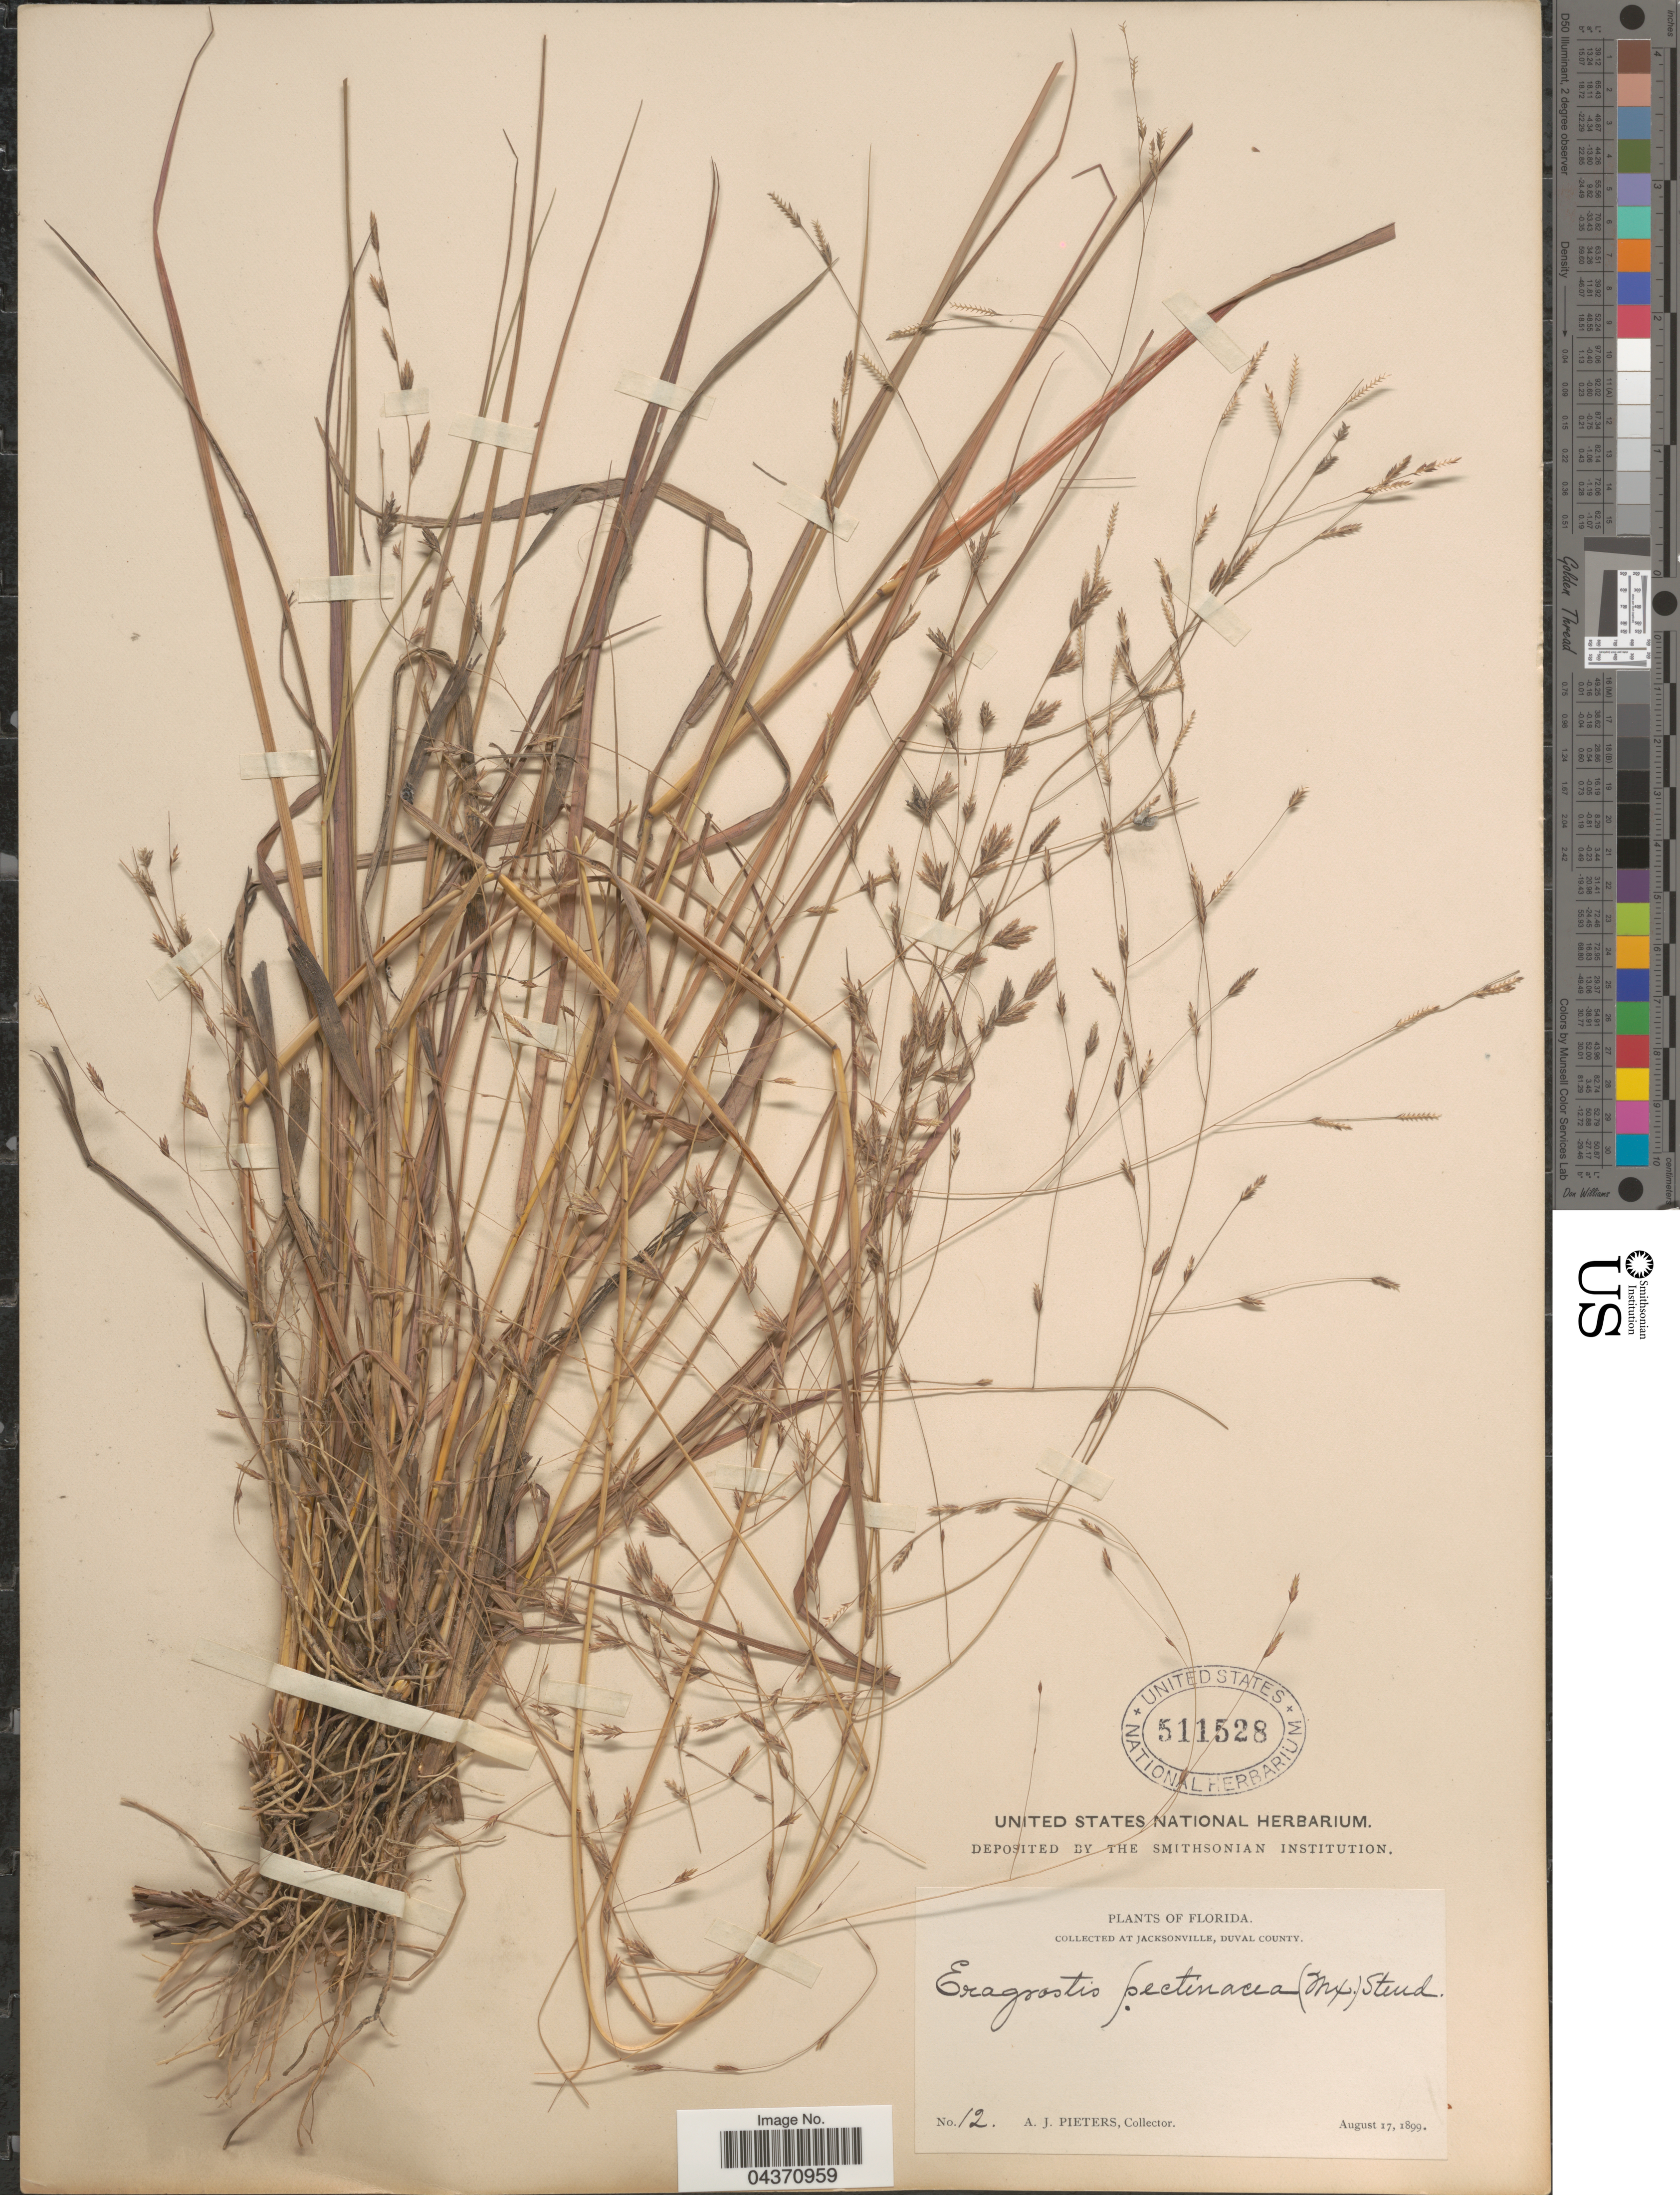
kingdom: Plantae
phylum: Tracheophyta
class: Liliopsida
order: Poales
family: Poaceae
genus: Eragrostis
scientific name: Eragrostis refracta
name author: (Muhl.) Scribn.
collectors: A. Pieters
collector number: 12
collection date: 1899-08-17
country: United States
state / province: Florida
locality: At Jacksonville, Duval County.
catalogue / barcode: US 511528